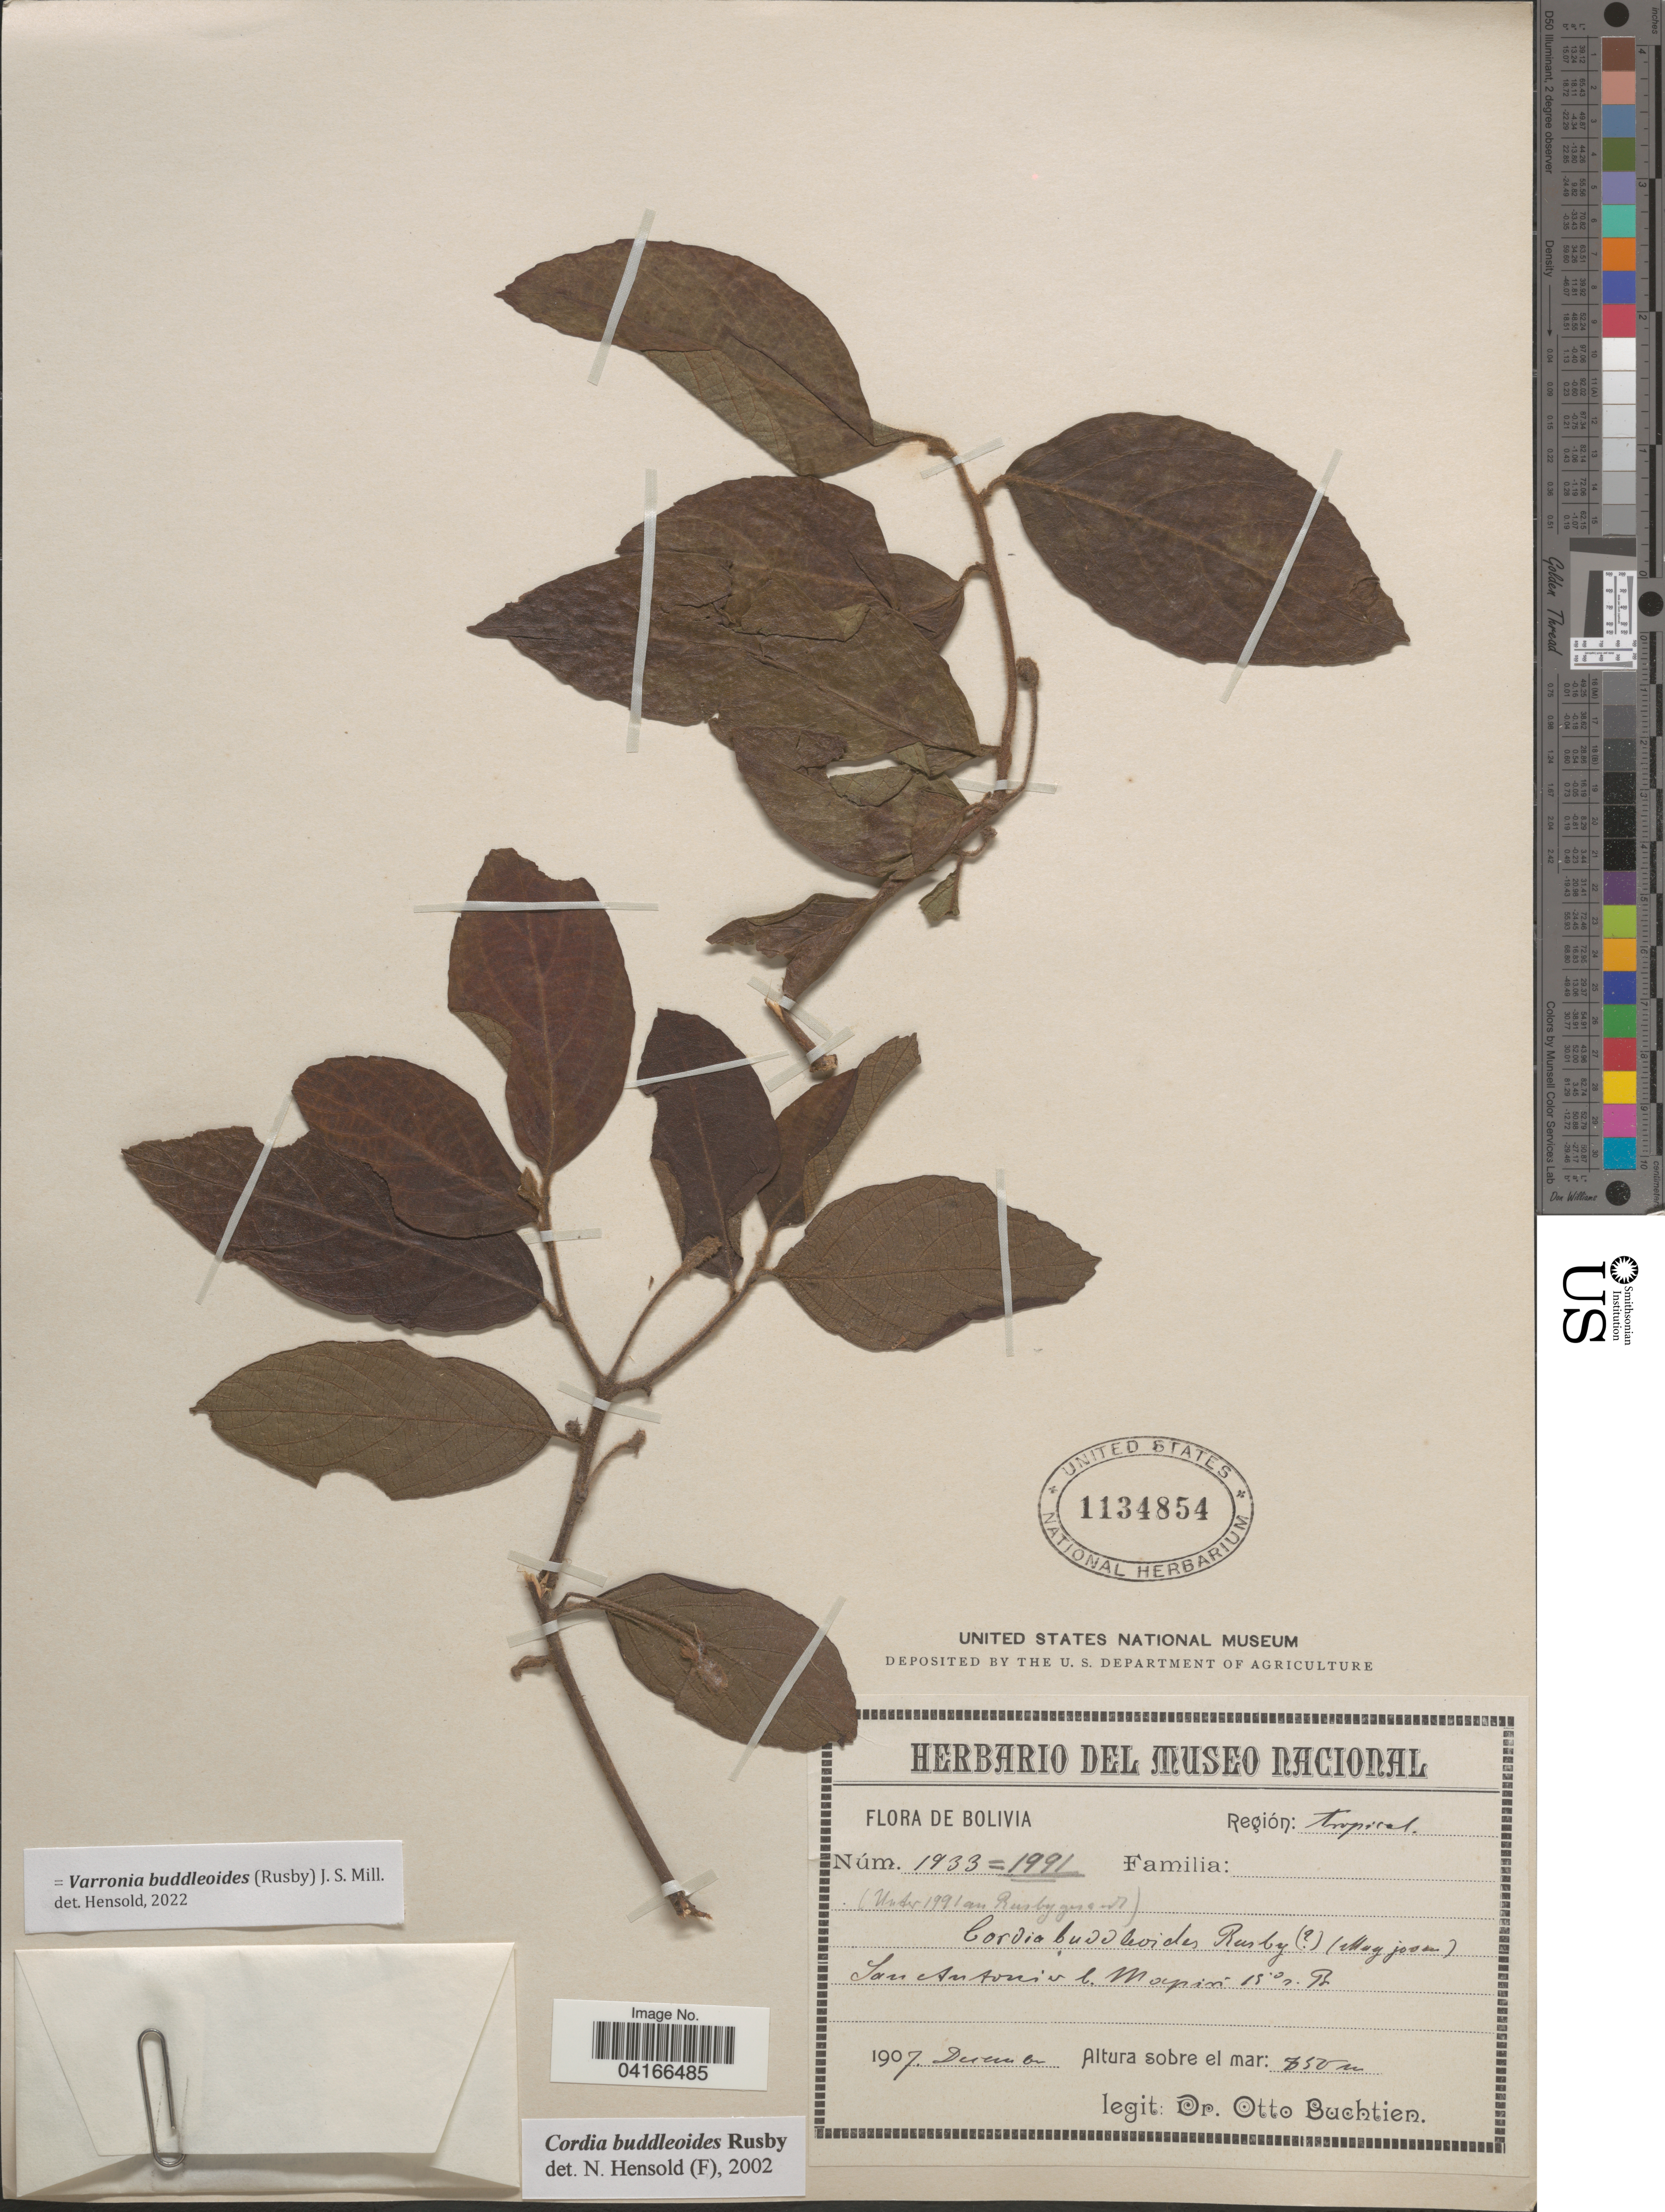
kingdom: Plantae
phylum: Tracheophyta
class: Magnoliopsida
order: Boraginales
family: Cordiaceae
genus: Varronia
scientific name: Varronia buddleoides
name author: (Rusby) J.S. Mill.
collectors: O. Buchtien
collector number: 1933=1991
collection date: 1907-12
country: Bolivia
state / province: La Paz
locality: Región: Tropical. San Antonio b. Mapiri.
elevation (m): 850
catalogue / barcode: US 1134854